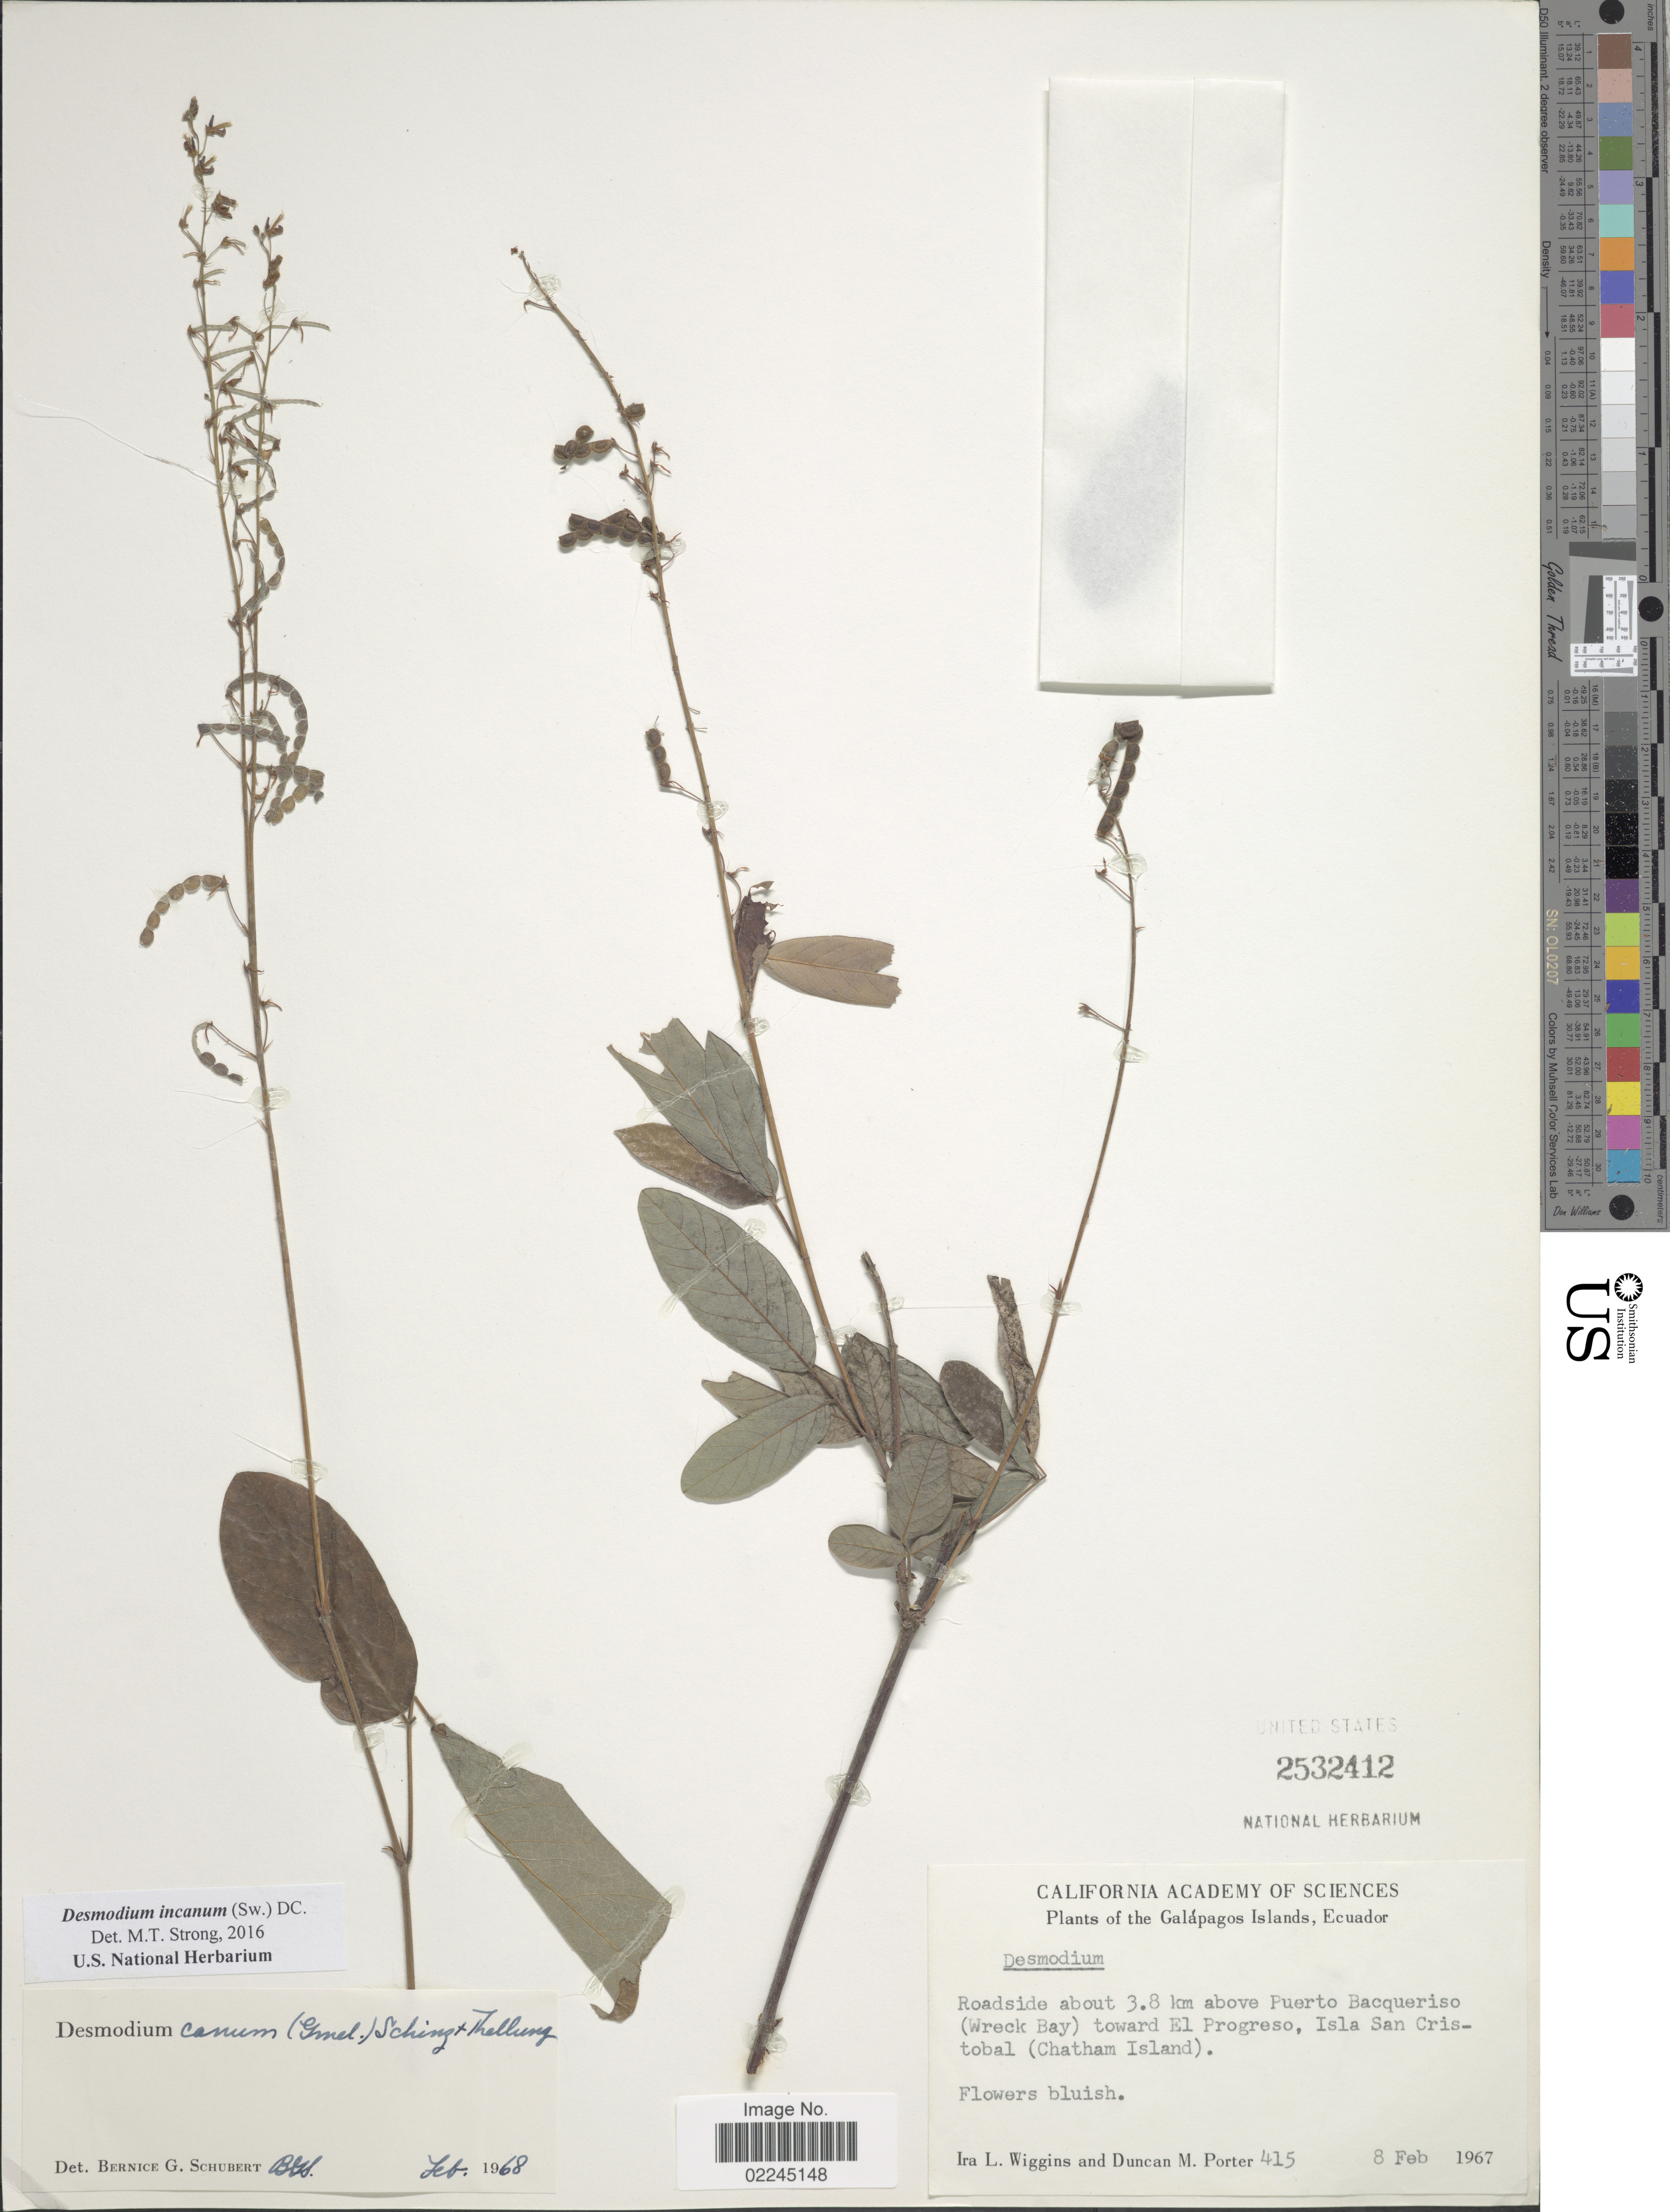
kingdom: Plantae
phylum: Tracheophyta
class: Magnoliopsida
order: Fabales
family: Fabaceae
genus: Desmodium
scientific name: Desmodium incanum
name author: (Sw.) DC.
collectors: I. L. Wiggins & D. M. Porter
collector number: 415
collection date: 1967-02-08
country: Ecuador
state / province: Colón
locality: Galapagos Islands, Ecuador. Roadside about 36.8 km above Puerto Bacqueriso (Wreck Bay) toward El Progreso, Isla San Cristobal (Chatham Island)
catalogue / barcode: US 2532412